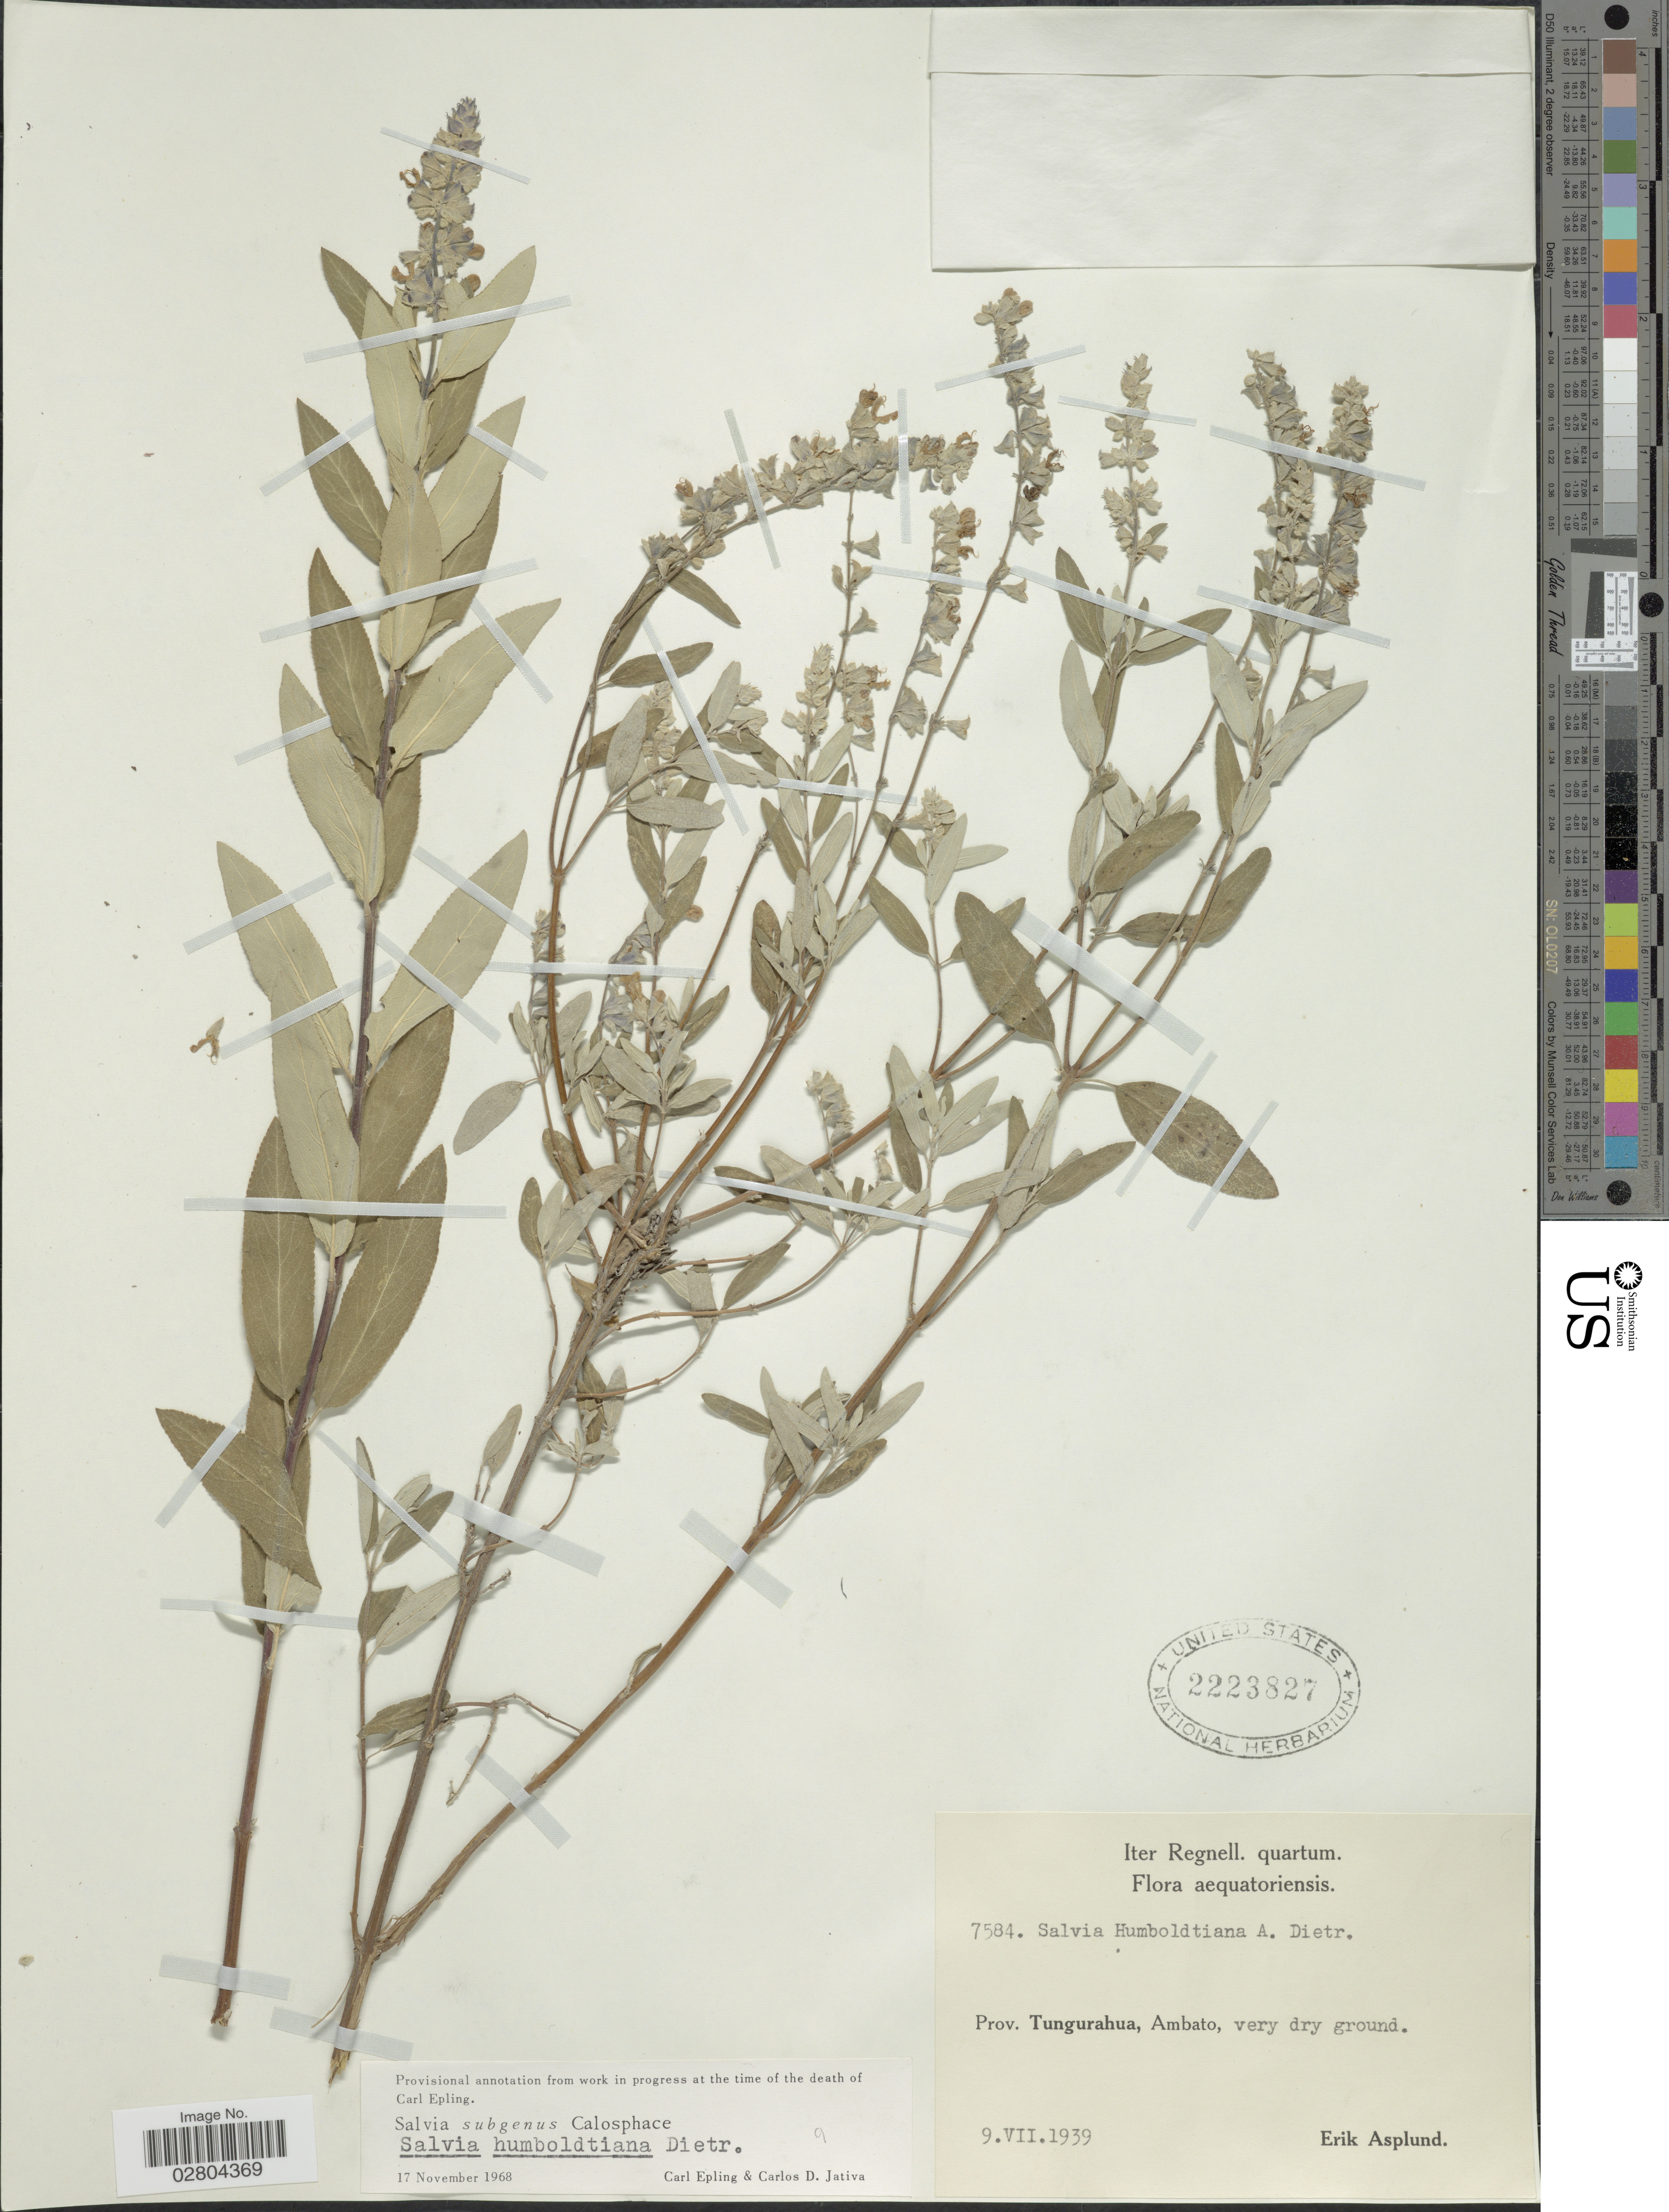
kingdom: Plantae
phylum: Tracheophyta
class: Magnoliopsida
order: Lamiales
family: Lamiaceae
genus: Salvia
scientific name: Salvia humboldtiana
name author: F. Dietr.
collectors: E. Asplund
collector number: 7584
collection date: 1939-07-09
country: Ecuador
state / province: Tungurahua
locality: Aequatoriensis. Prov. Tungurahua, Ambato.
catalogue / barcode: US 2223827